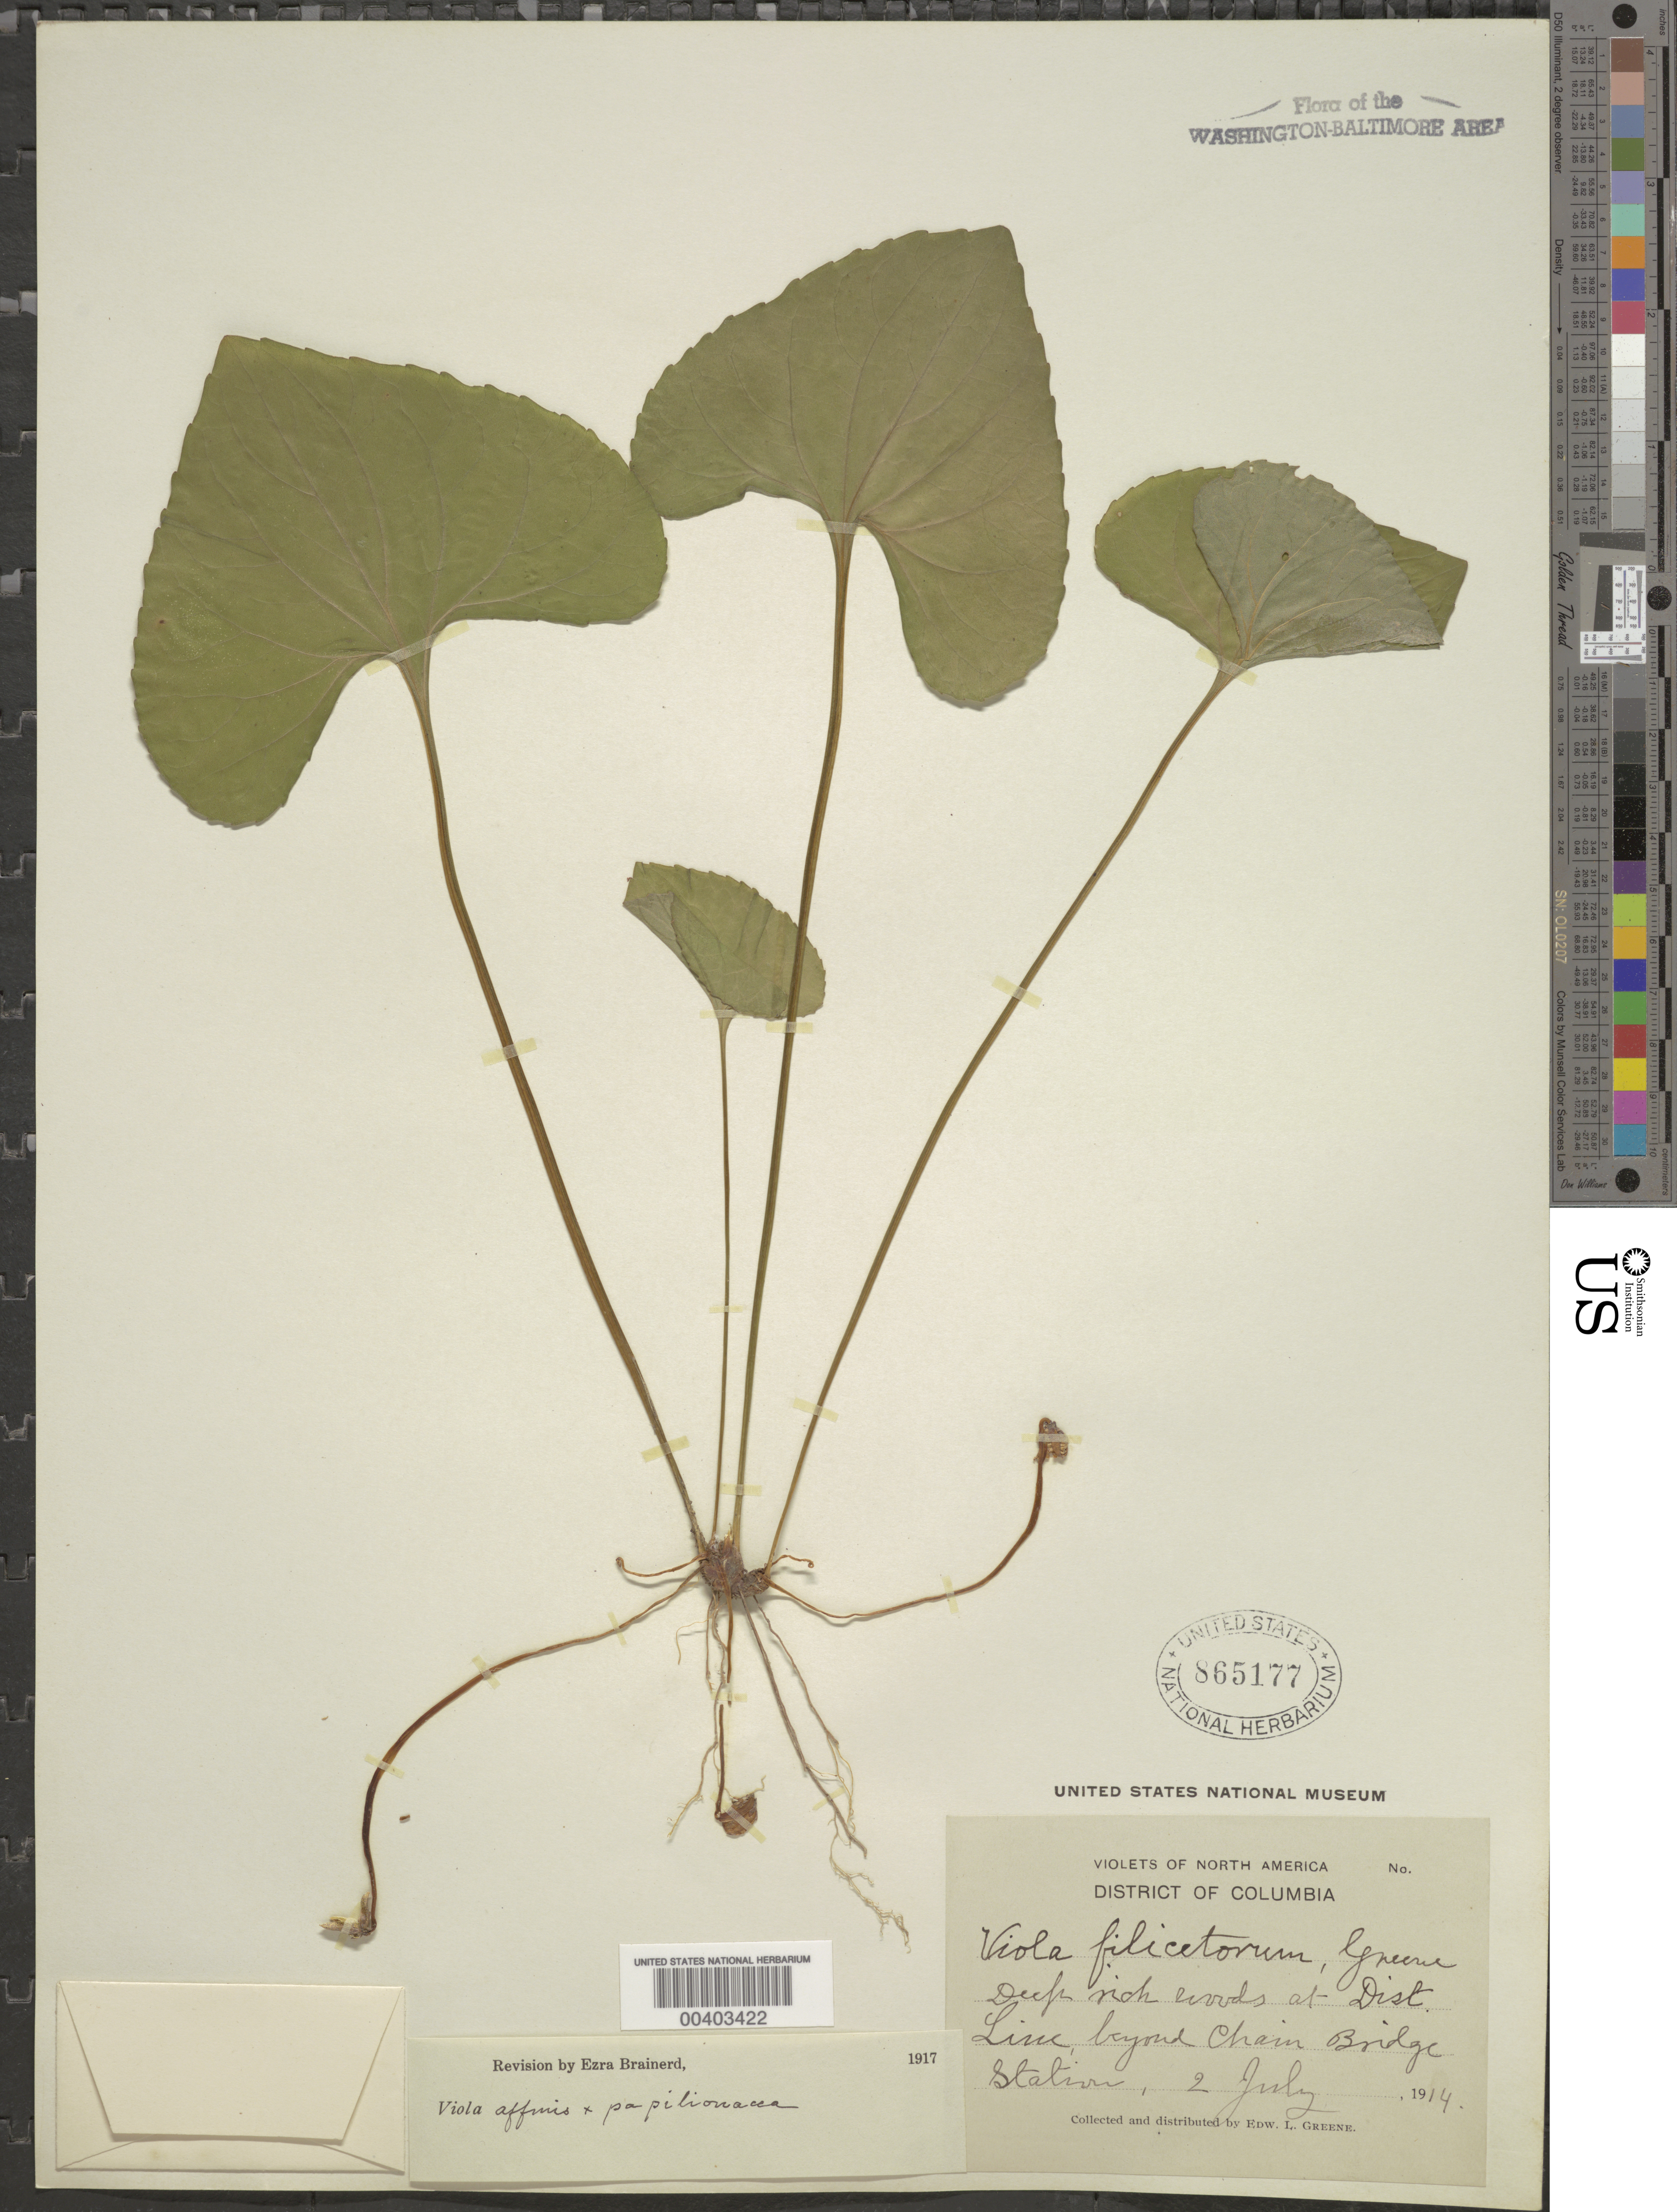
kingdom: Plantae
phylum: Tracheophyta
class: Magnoliopsida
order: Malpighiales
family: Violaceae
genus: Viola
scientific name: Viola sororia var. affinis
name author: (LeConte) McKinney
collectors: E. L. Greene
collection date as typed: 02 Jul 1914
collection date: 1914-07-02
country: United States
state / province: District of Columbia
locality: District Line, beyond Chain Bridge Station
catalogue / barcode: US 865177